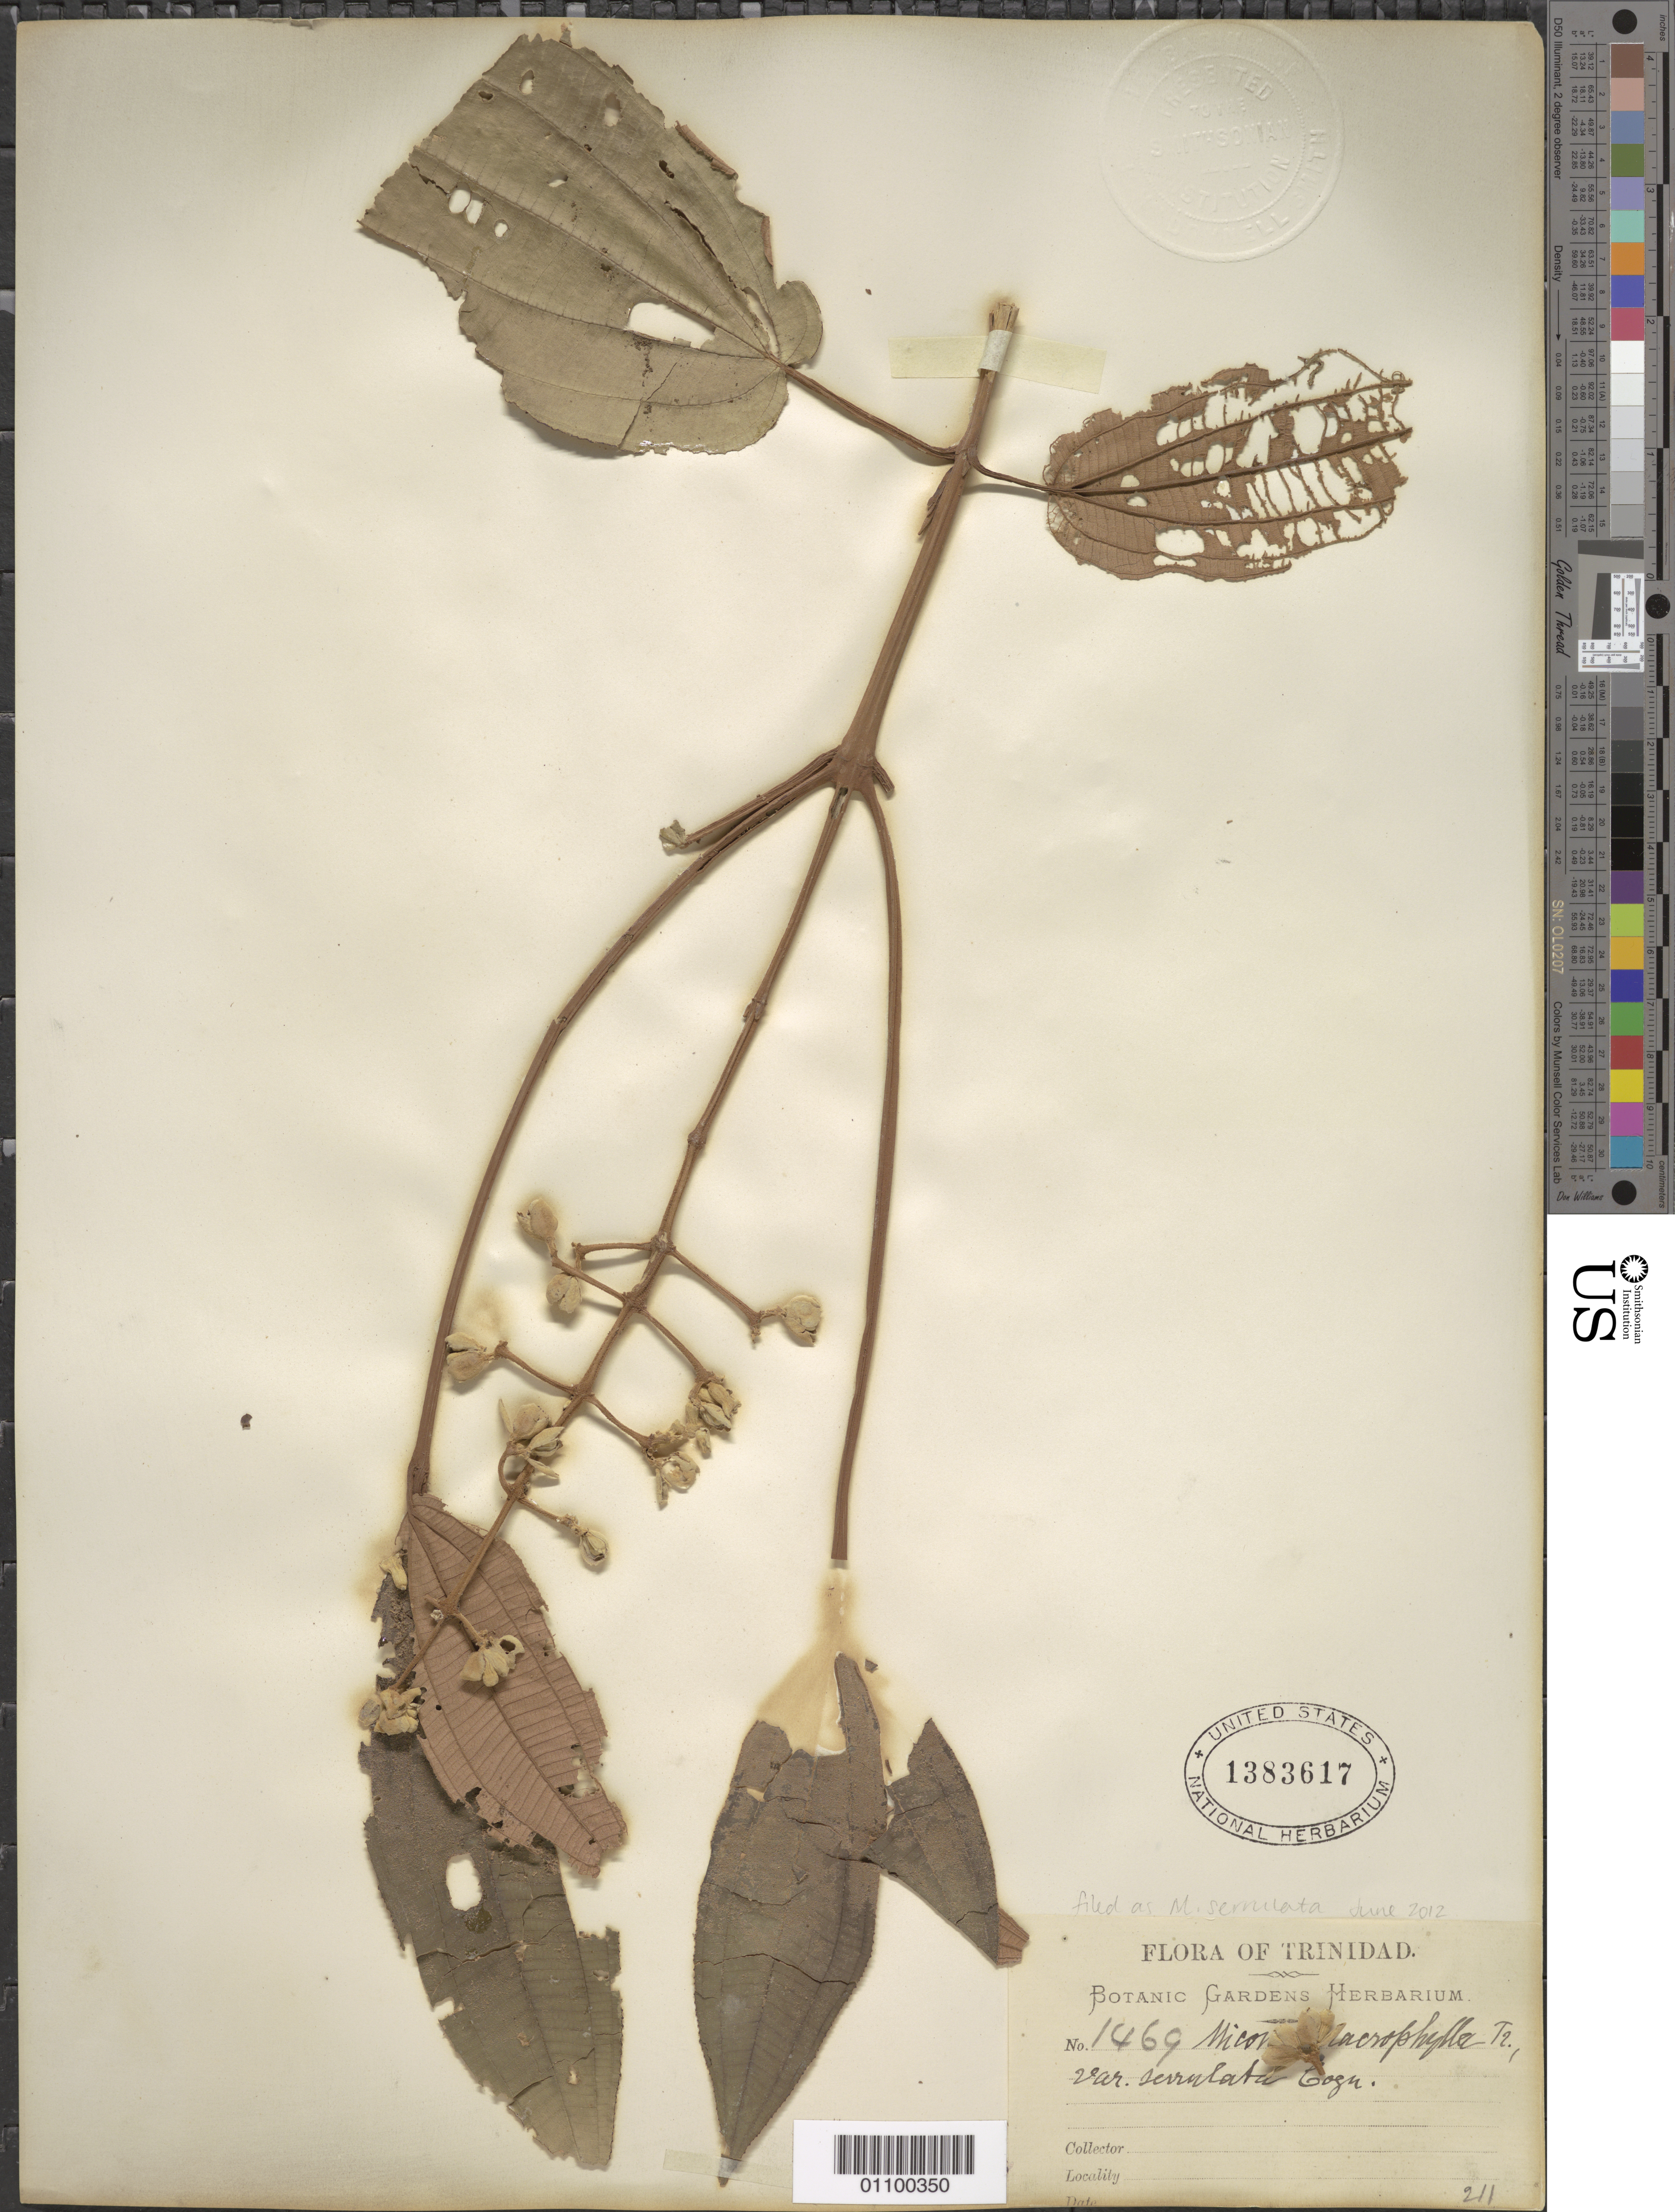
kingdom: Plantae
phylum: Tracheophyta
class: Magnoliopsida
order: Myrtales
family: Melastomataceae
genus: Miconia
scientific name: Miconia serrulata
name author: (DC.) Naudin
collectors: Botanic Gardens Herbarium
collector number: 1469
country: Trinidad and Tobago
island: Trinidad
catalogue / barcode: US 1383617